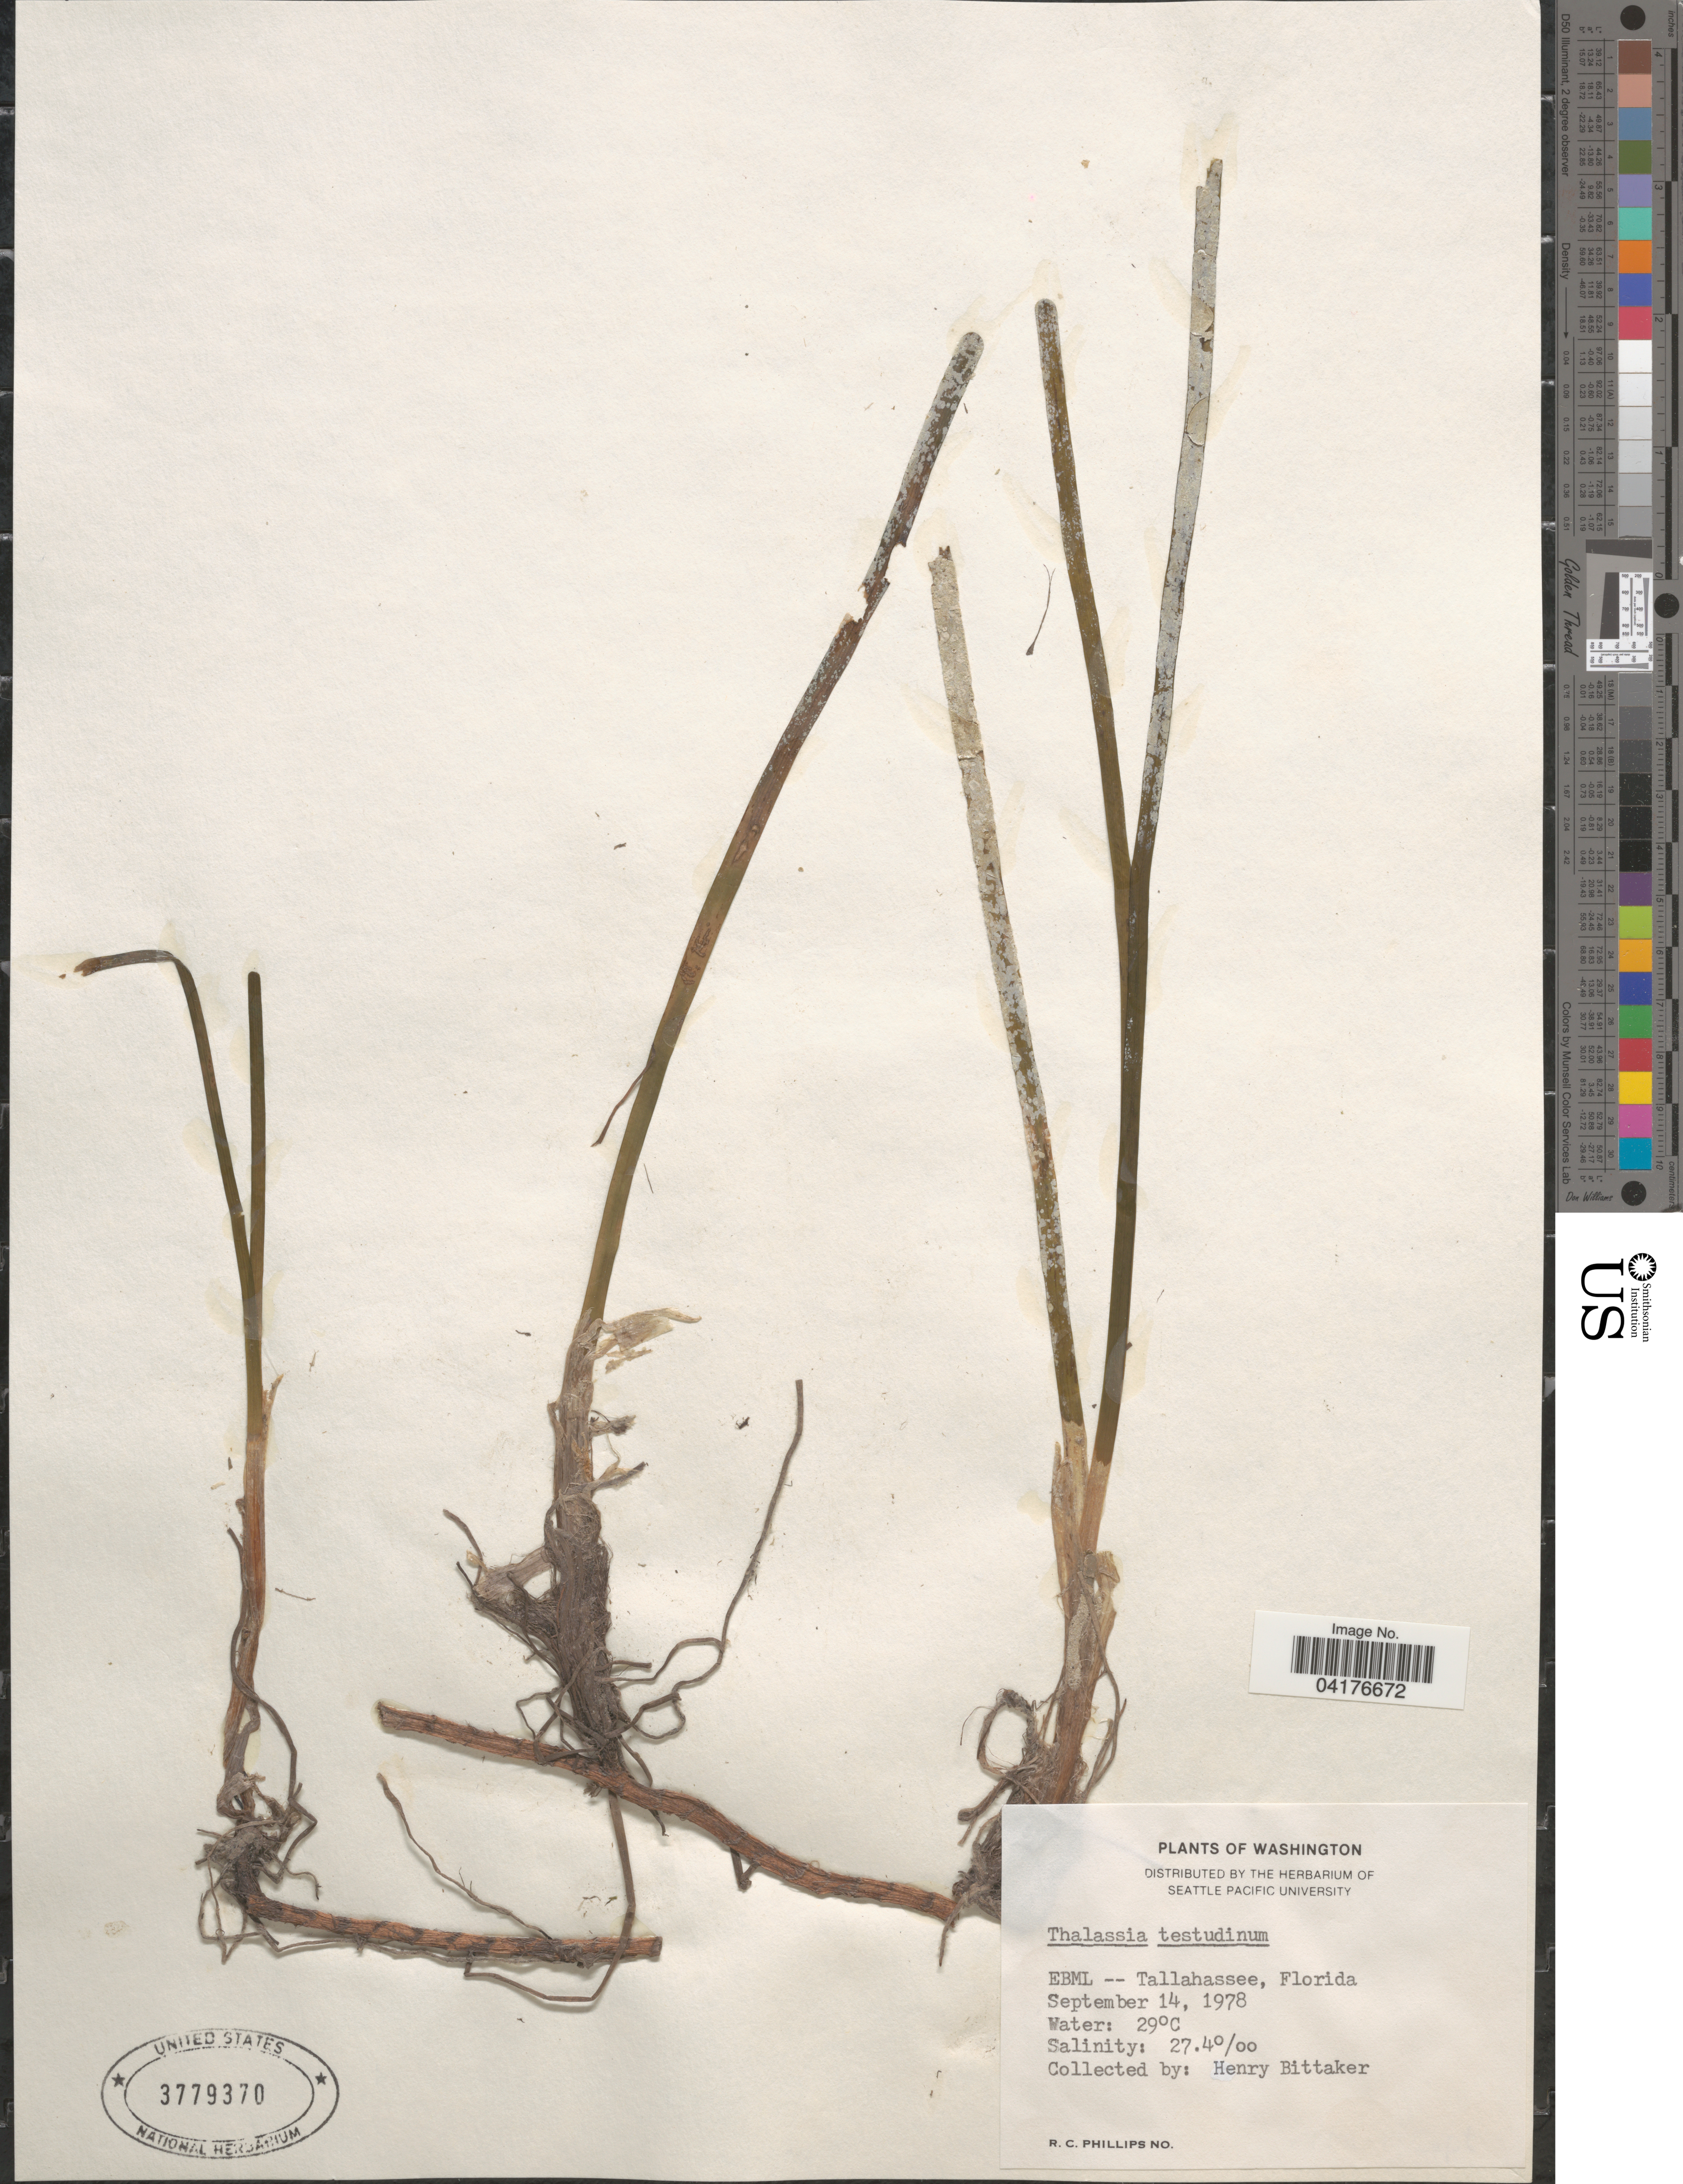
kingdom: Plantae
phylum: Tracheophyta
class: Liliopsida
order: Alismatales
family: Hydrocharitaceae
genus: Thalassia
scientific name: Thalassia testudinum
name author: Banks & Sol. ex K.D. Koenig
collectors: H. Bittaker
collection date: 1978-09-14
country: United States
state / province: Florida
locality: EBML -- Tallahassee.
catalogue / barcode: US 3779370